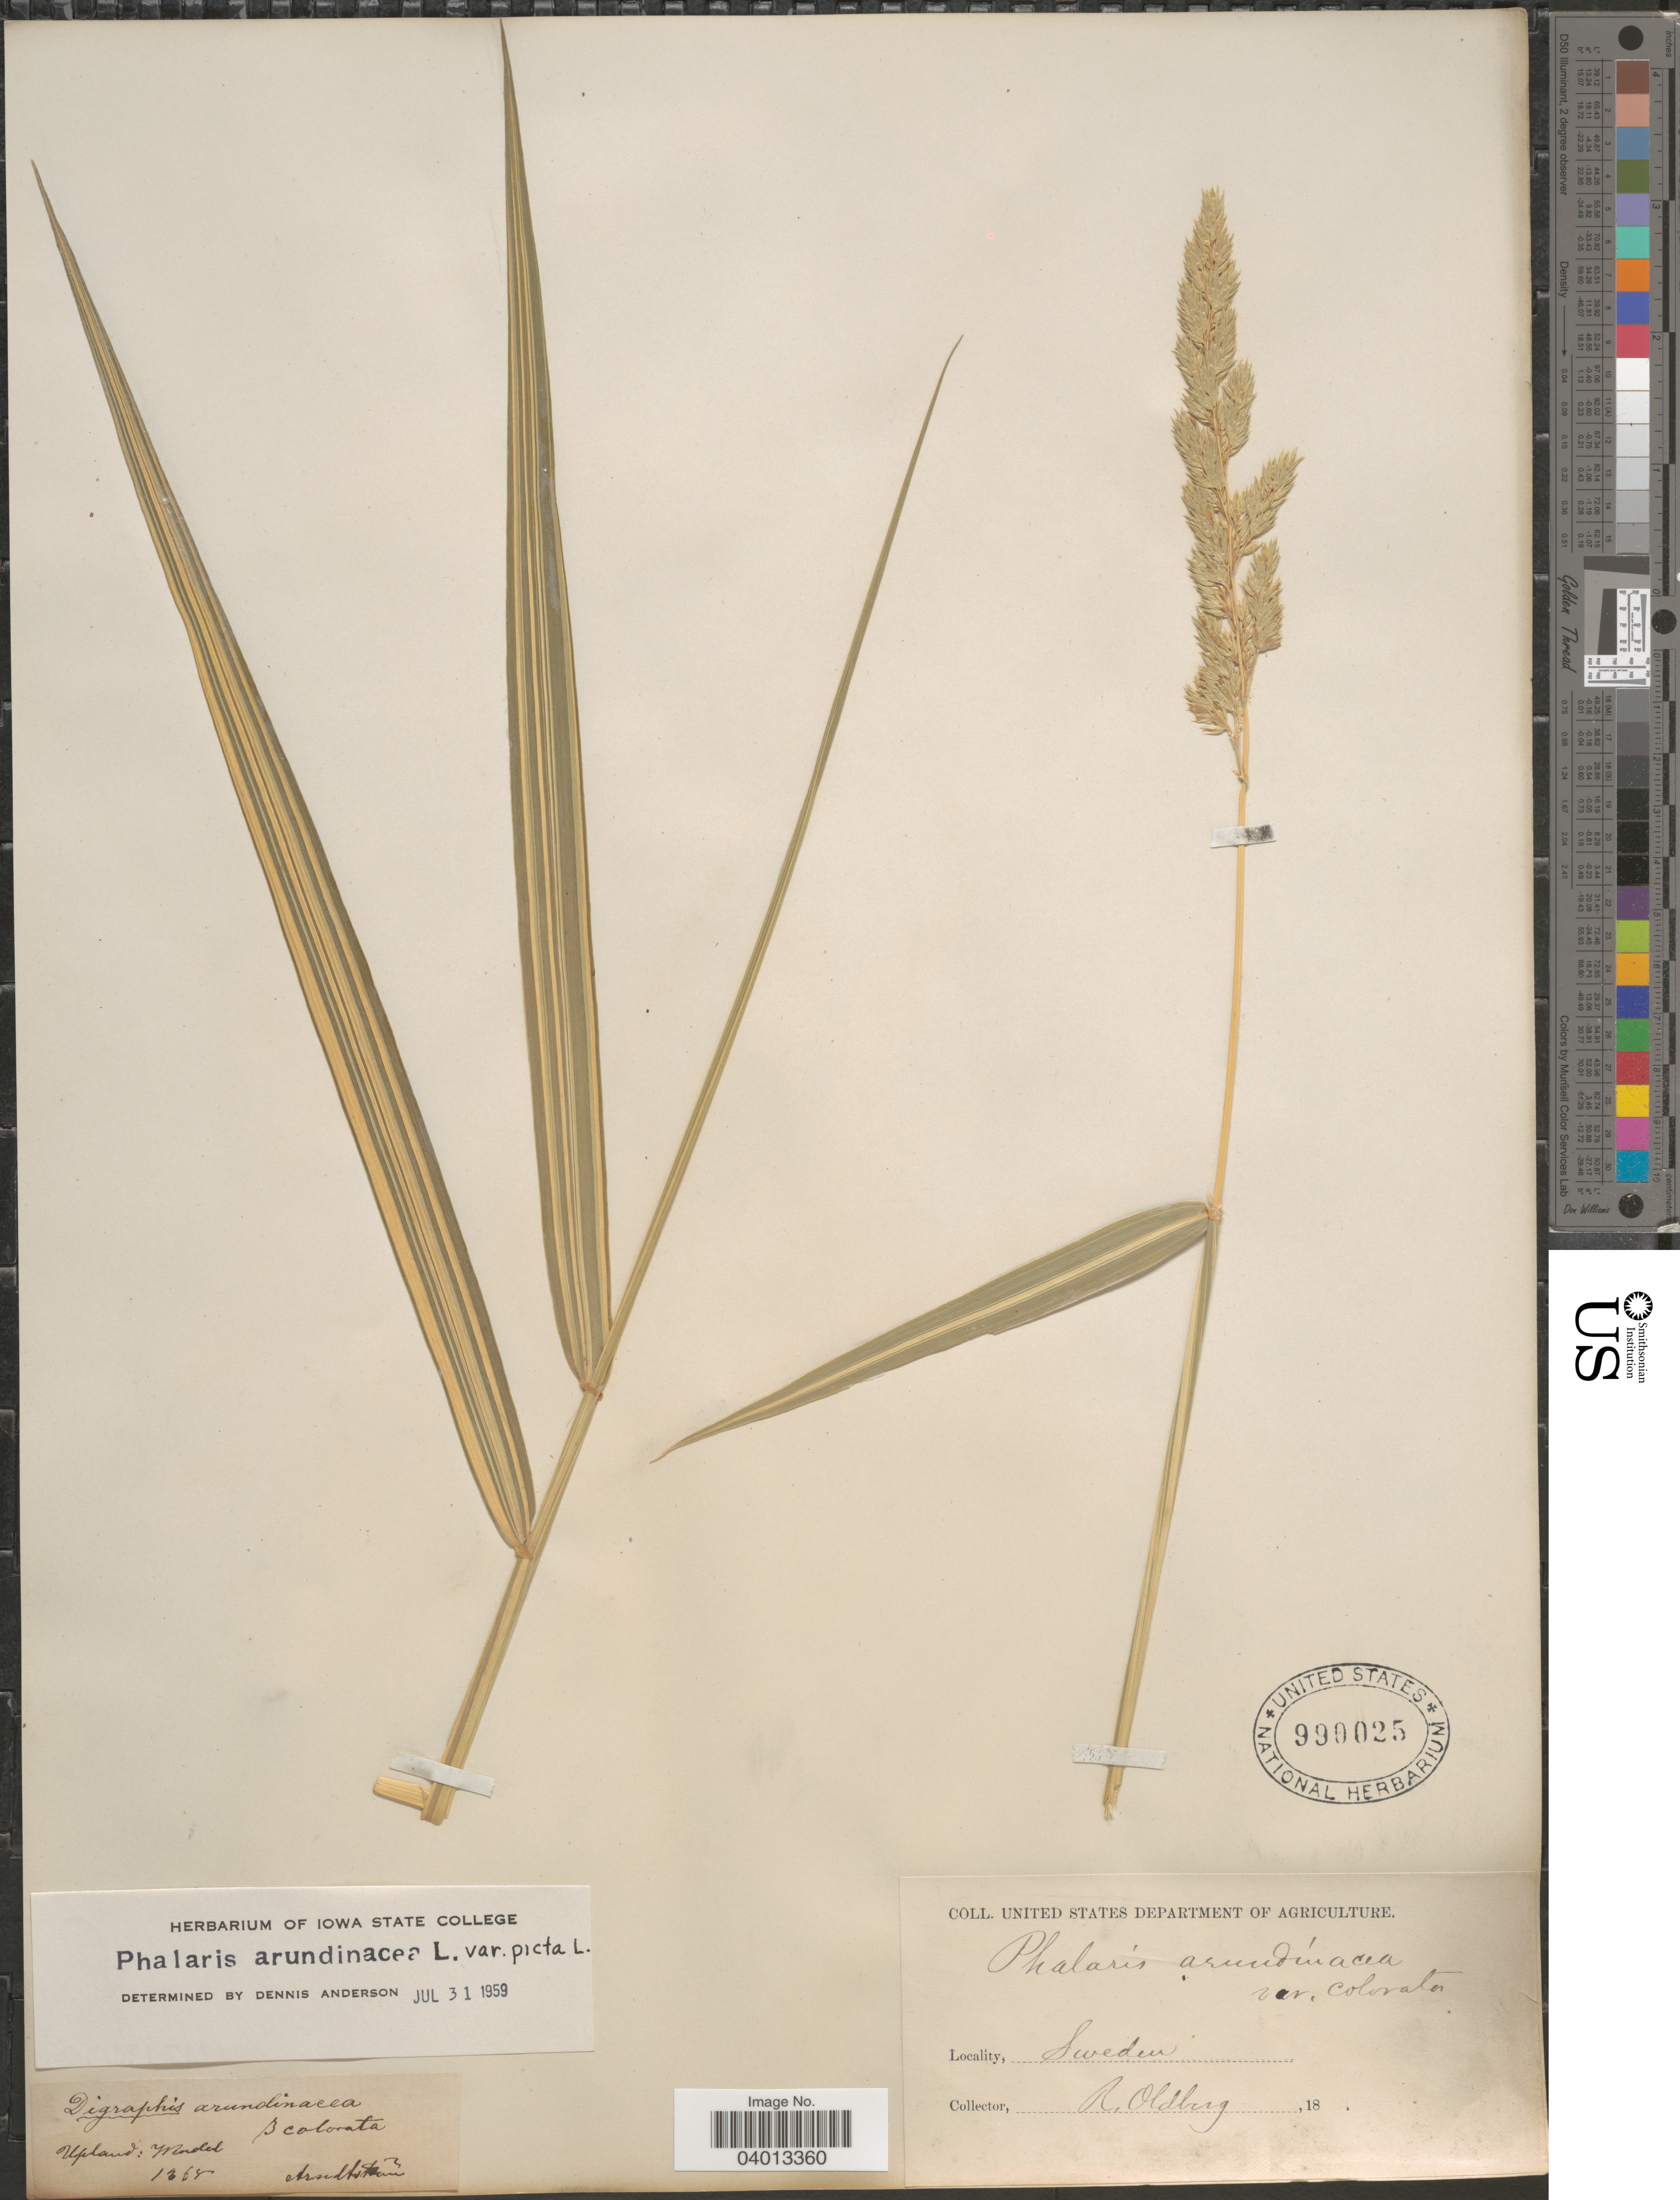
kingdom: Plantae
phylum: Tracheophyta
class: Liliopsida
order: Poales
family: Poaceae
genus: Phalaris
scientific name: Phalaris arundinacea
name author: L.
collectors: R. Oldberg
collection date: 1868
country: Sweden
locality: Upland: Medel [interpreted].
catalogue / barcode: US 990025